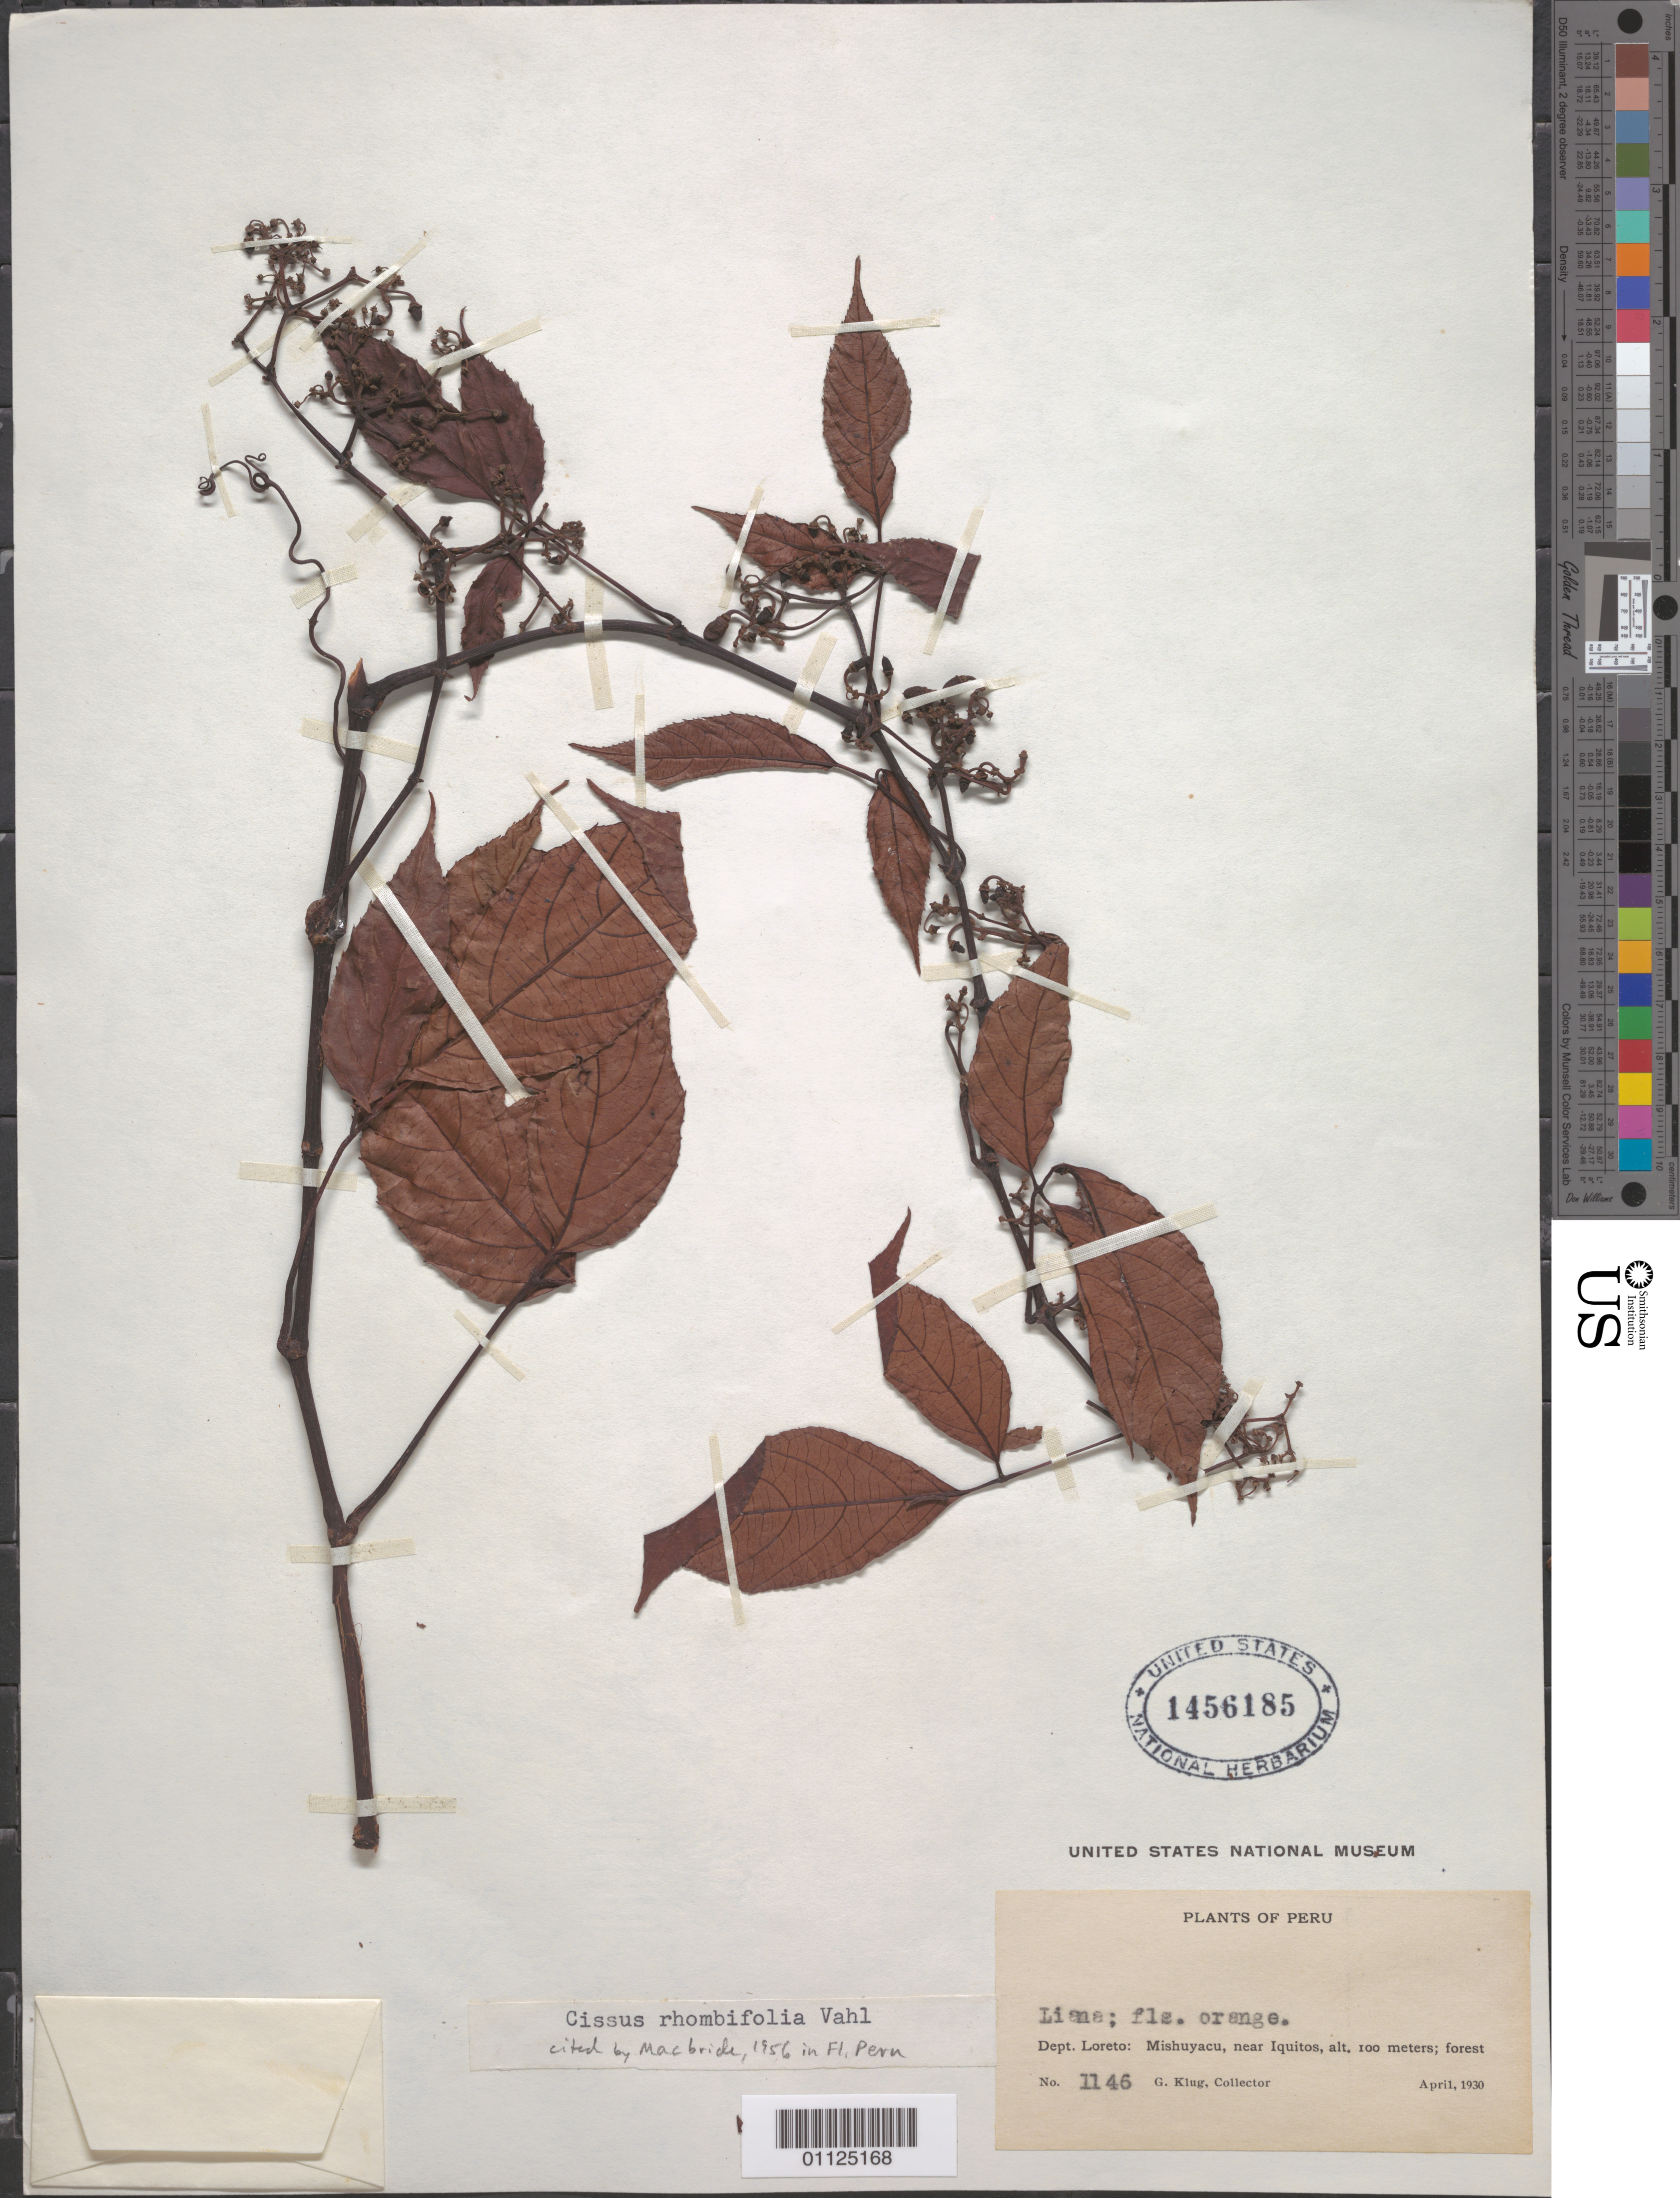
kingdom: Plantae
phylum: Tracheophyta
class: Magnoliopsida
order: Vitales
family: Vitaceae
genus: Cissus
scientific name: Cissus obliqua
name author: Ruiz & Pav.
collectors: G. Klug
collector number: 1146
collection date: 1930-04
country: Peru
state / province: Loreto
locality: Mishuyacu, near Iquitos.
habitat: Liana. Forest.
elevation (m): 100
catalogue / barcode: US 1456185